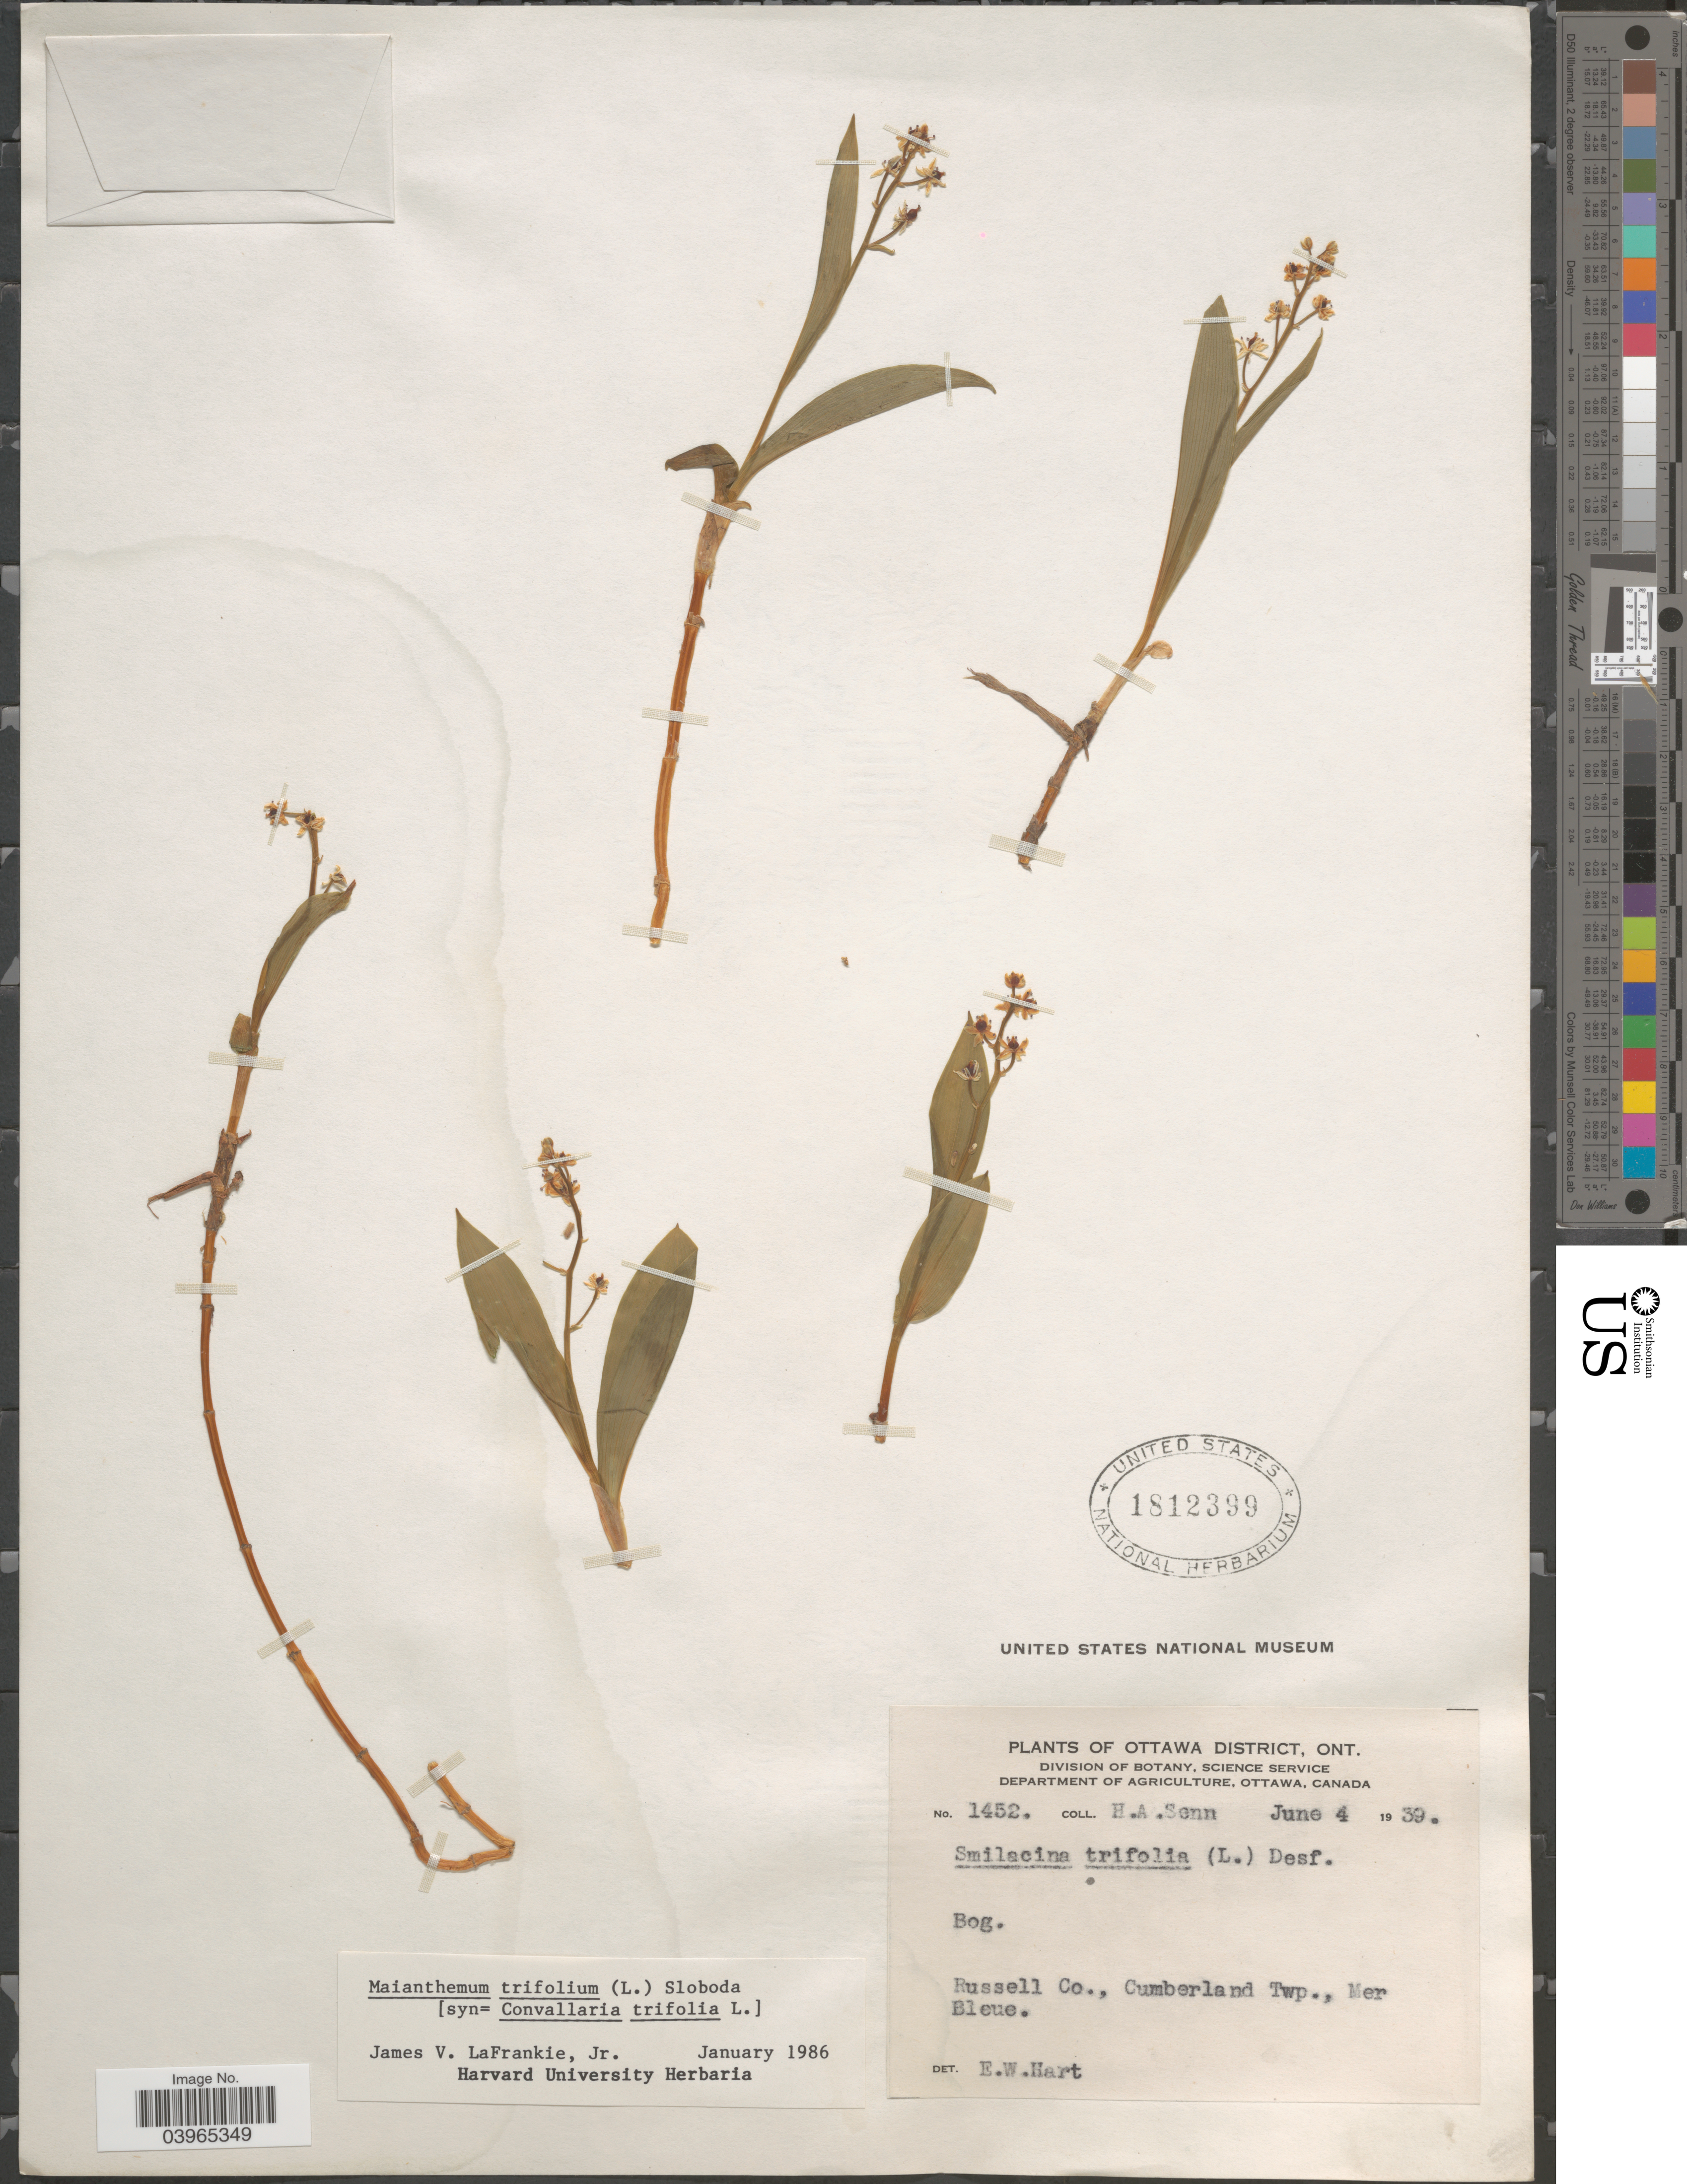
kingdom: Plantae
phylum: Tracheophyta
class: Liliopsida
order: Asparagales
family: Asparagaceae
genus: Maianthemum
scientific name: Maianthemum trifolium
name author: (L.) Sloboda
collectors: H. Senn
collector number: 1452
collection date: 1939-06-04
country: Canada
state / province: Ontario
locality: Ottawa District. Russell Co., Cumberland Twp., Mer Bleue.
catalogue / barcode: US 1812399